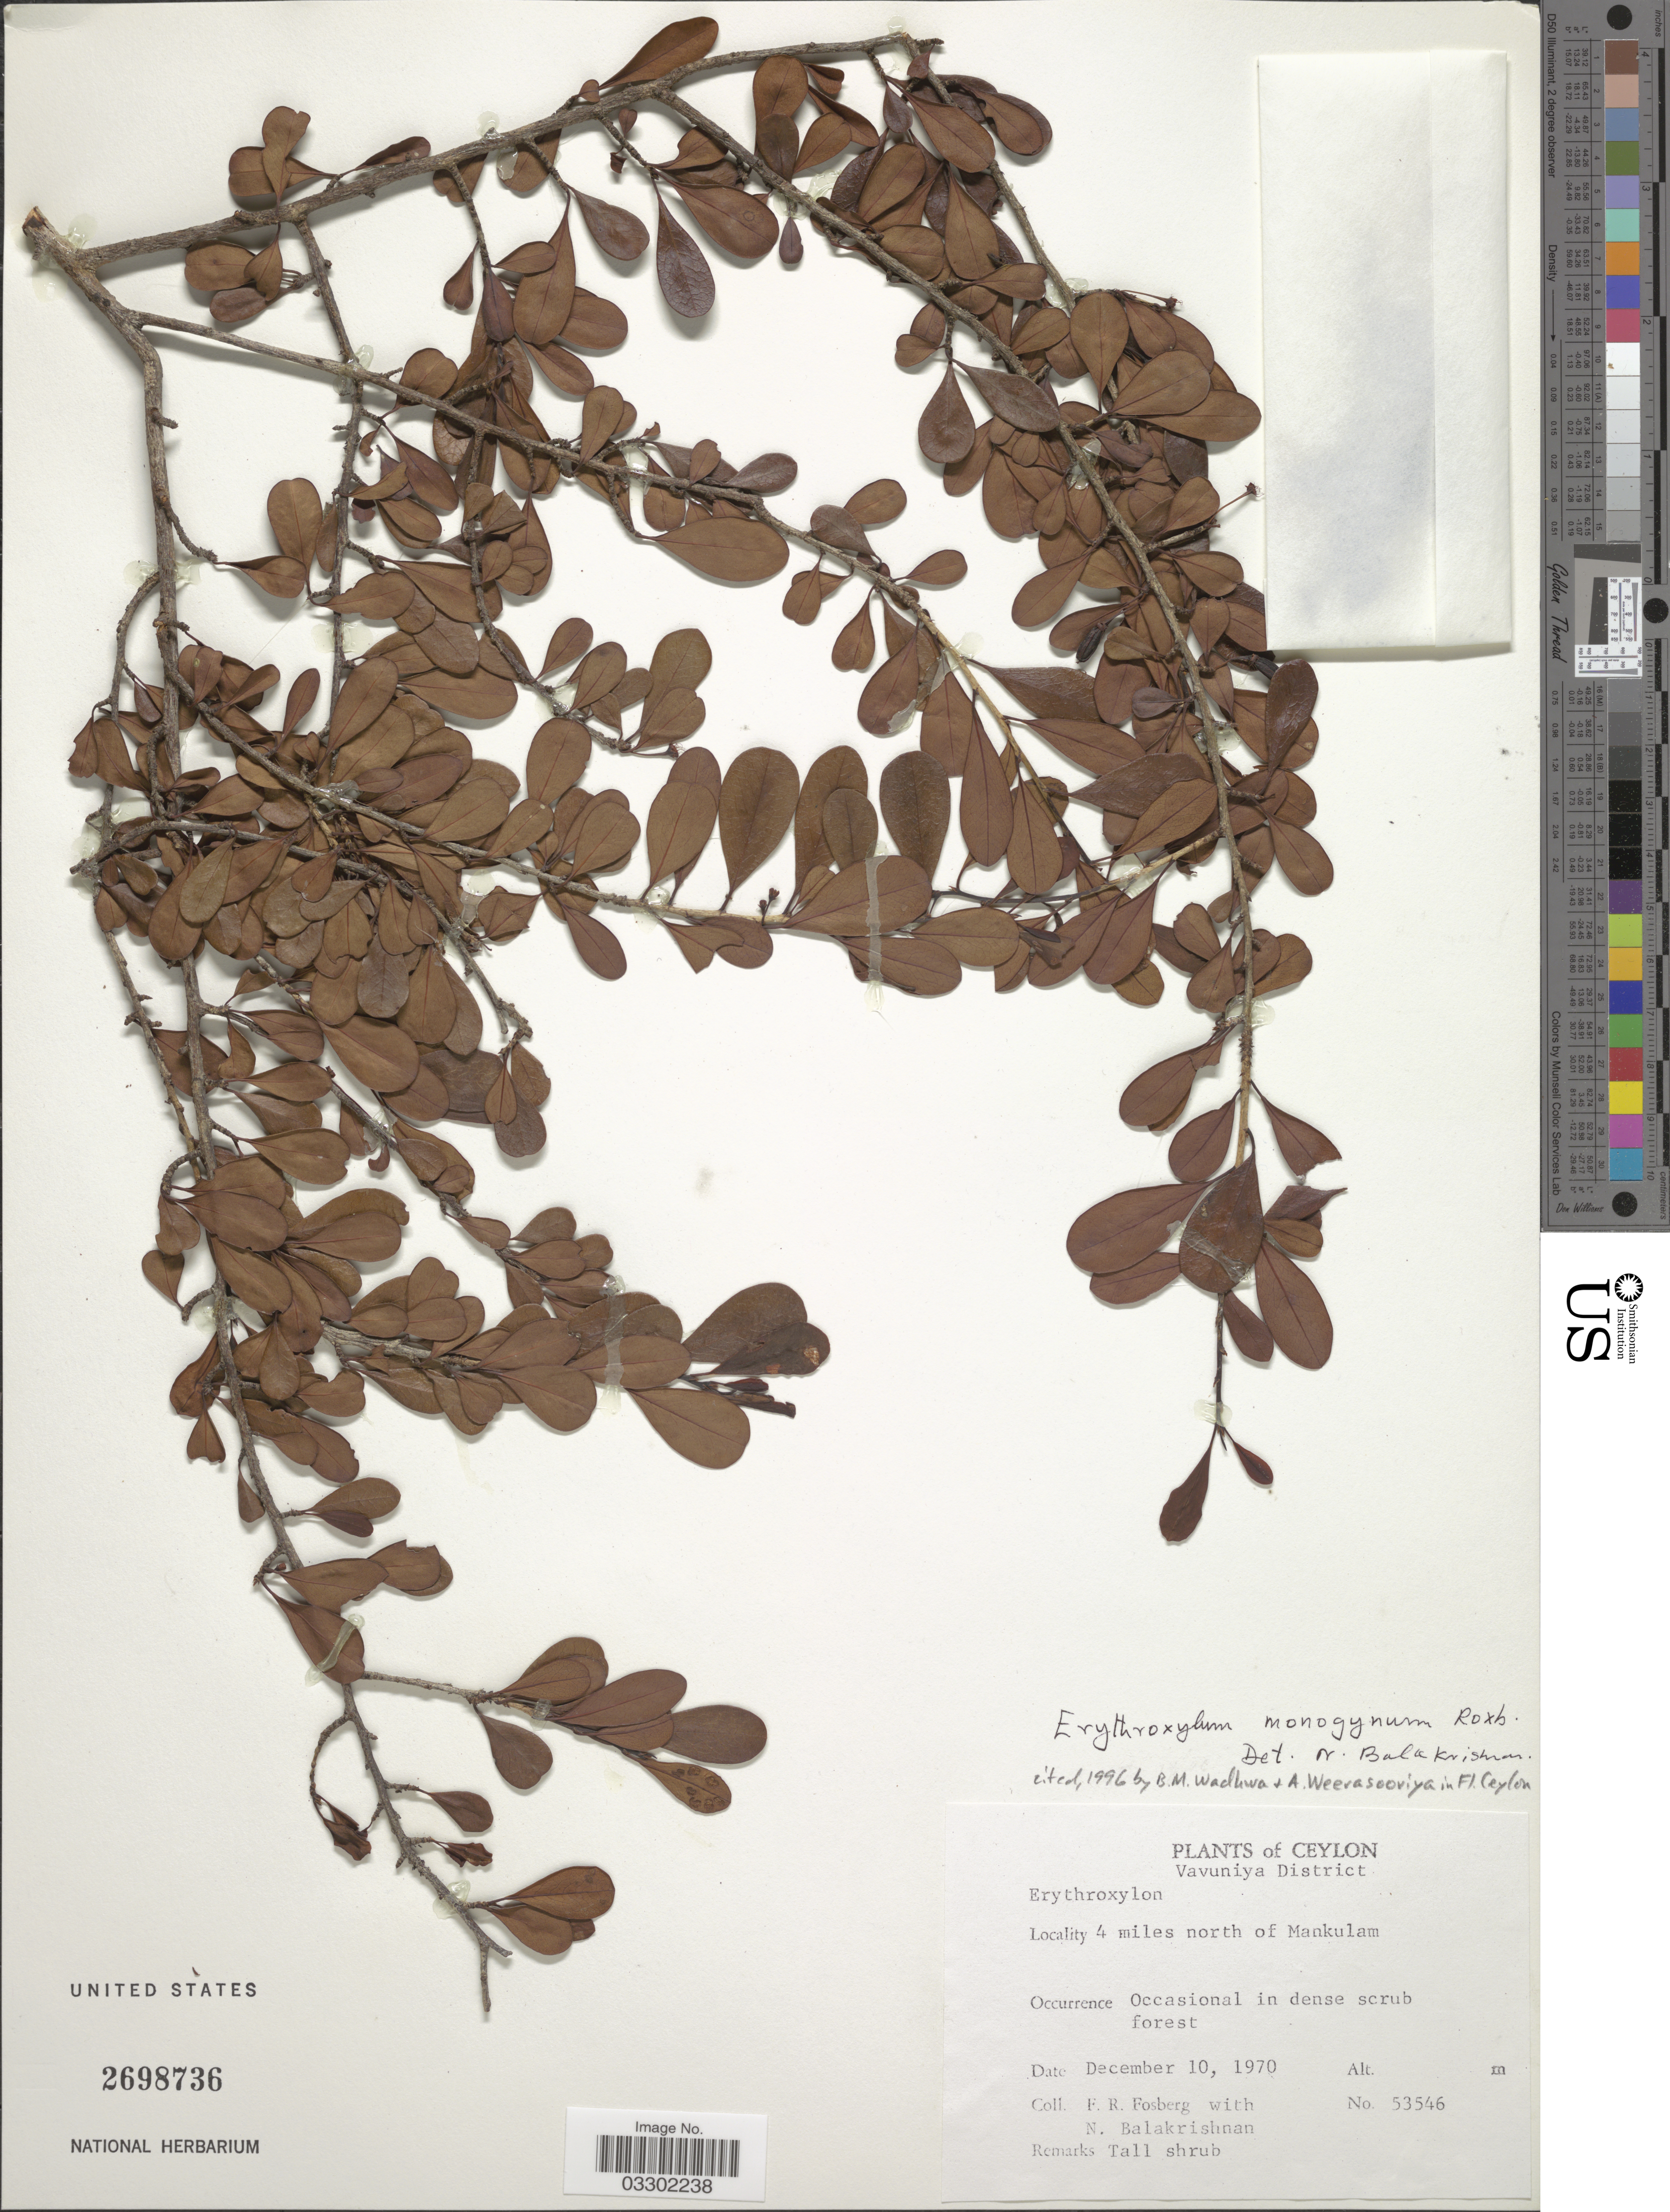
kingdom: Plantae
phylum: Tracheophyta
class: Magnoliopsida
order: Malpighiales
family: Erythroxylaceae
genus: Erythroxylum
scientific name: Erythroxylum monogynum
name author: Roxb.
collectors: F. R. Fosberg & N. Balakrishnan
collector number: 53546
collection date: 1970-12-10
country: Sri Lanka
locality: Ceylon, Vavuniya District, 4 miles north of Mankulam.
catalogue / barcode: US 2698736